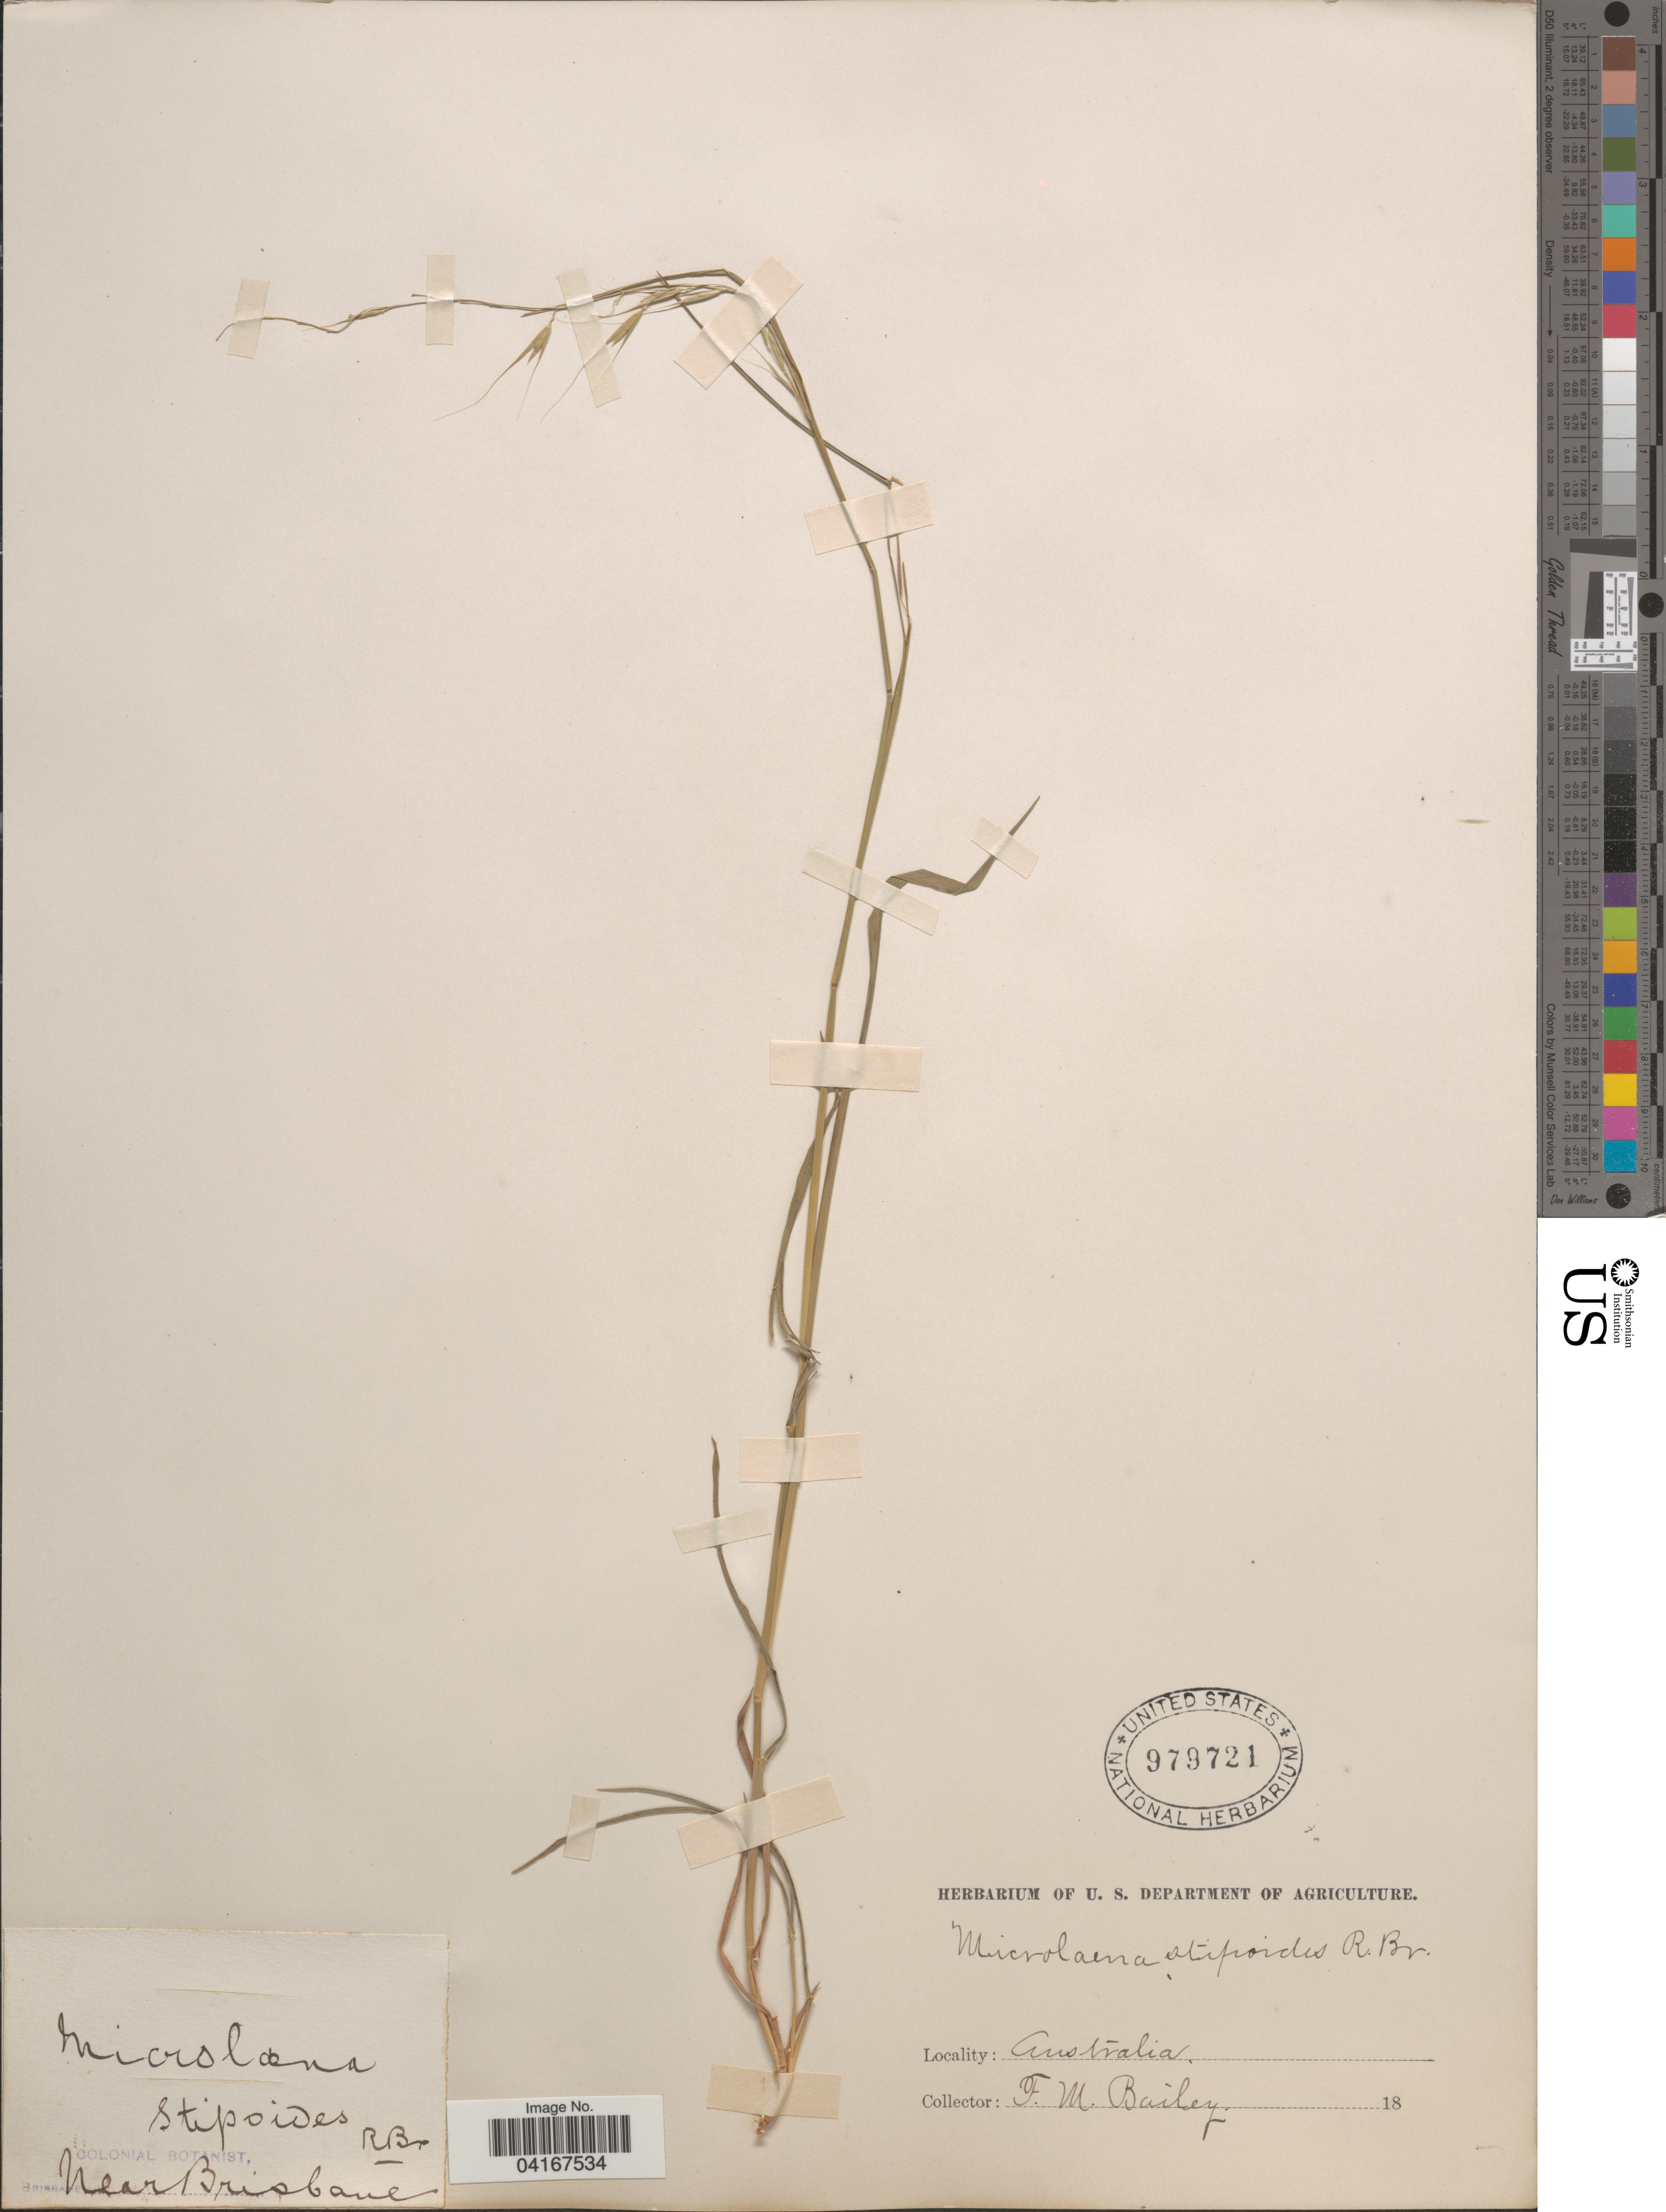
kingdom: Plantae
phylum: Tracheophyta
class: Liliopsida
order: Poales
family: Poaceae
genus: Microlaena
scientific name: Microlaena stipoides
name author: (Labill.) R. Br.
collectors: F. M. Bailey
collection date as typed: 18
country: Australia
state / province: Queensland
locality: Near Brisbane.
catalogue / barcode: US 979721